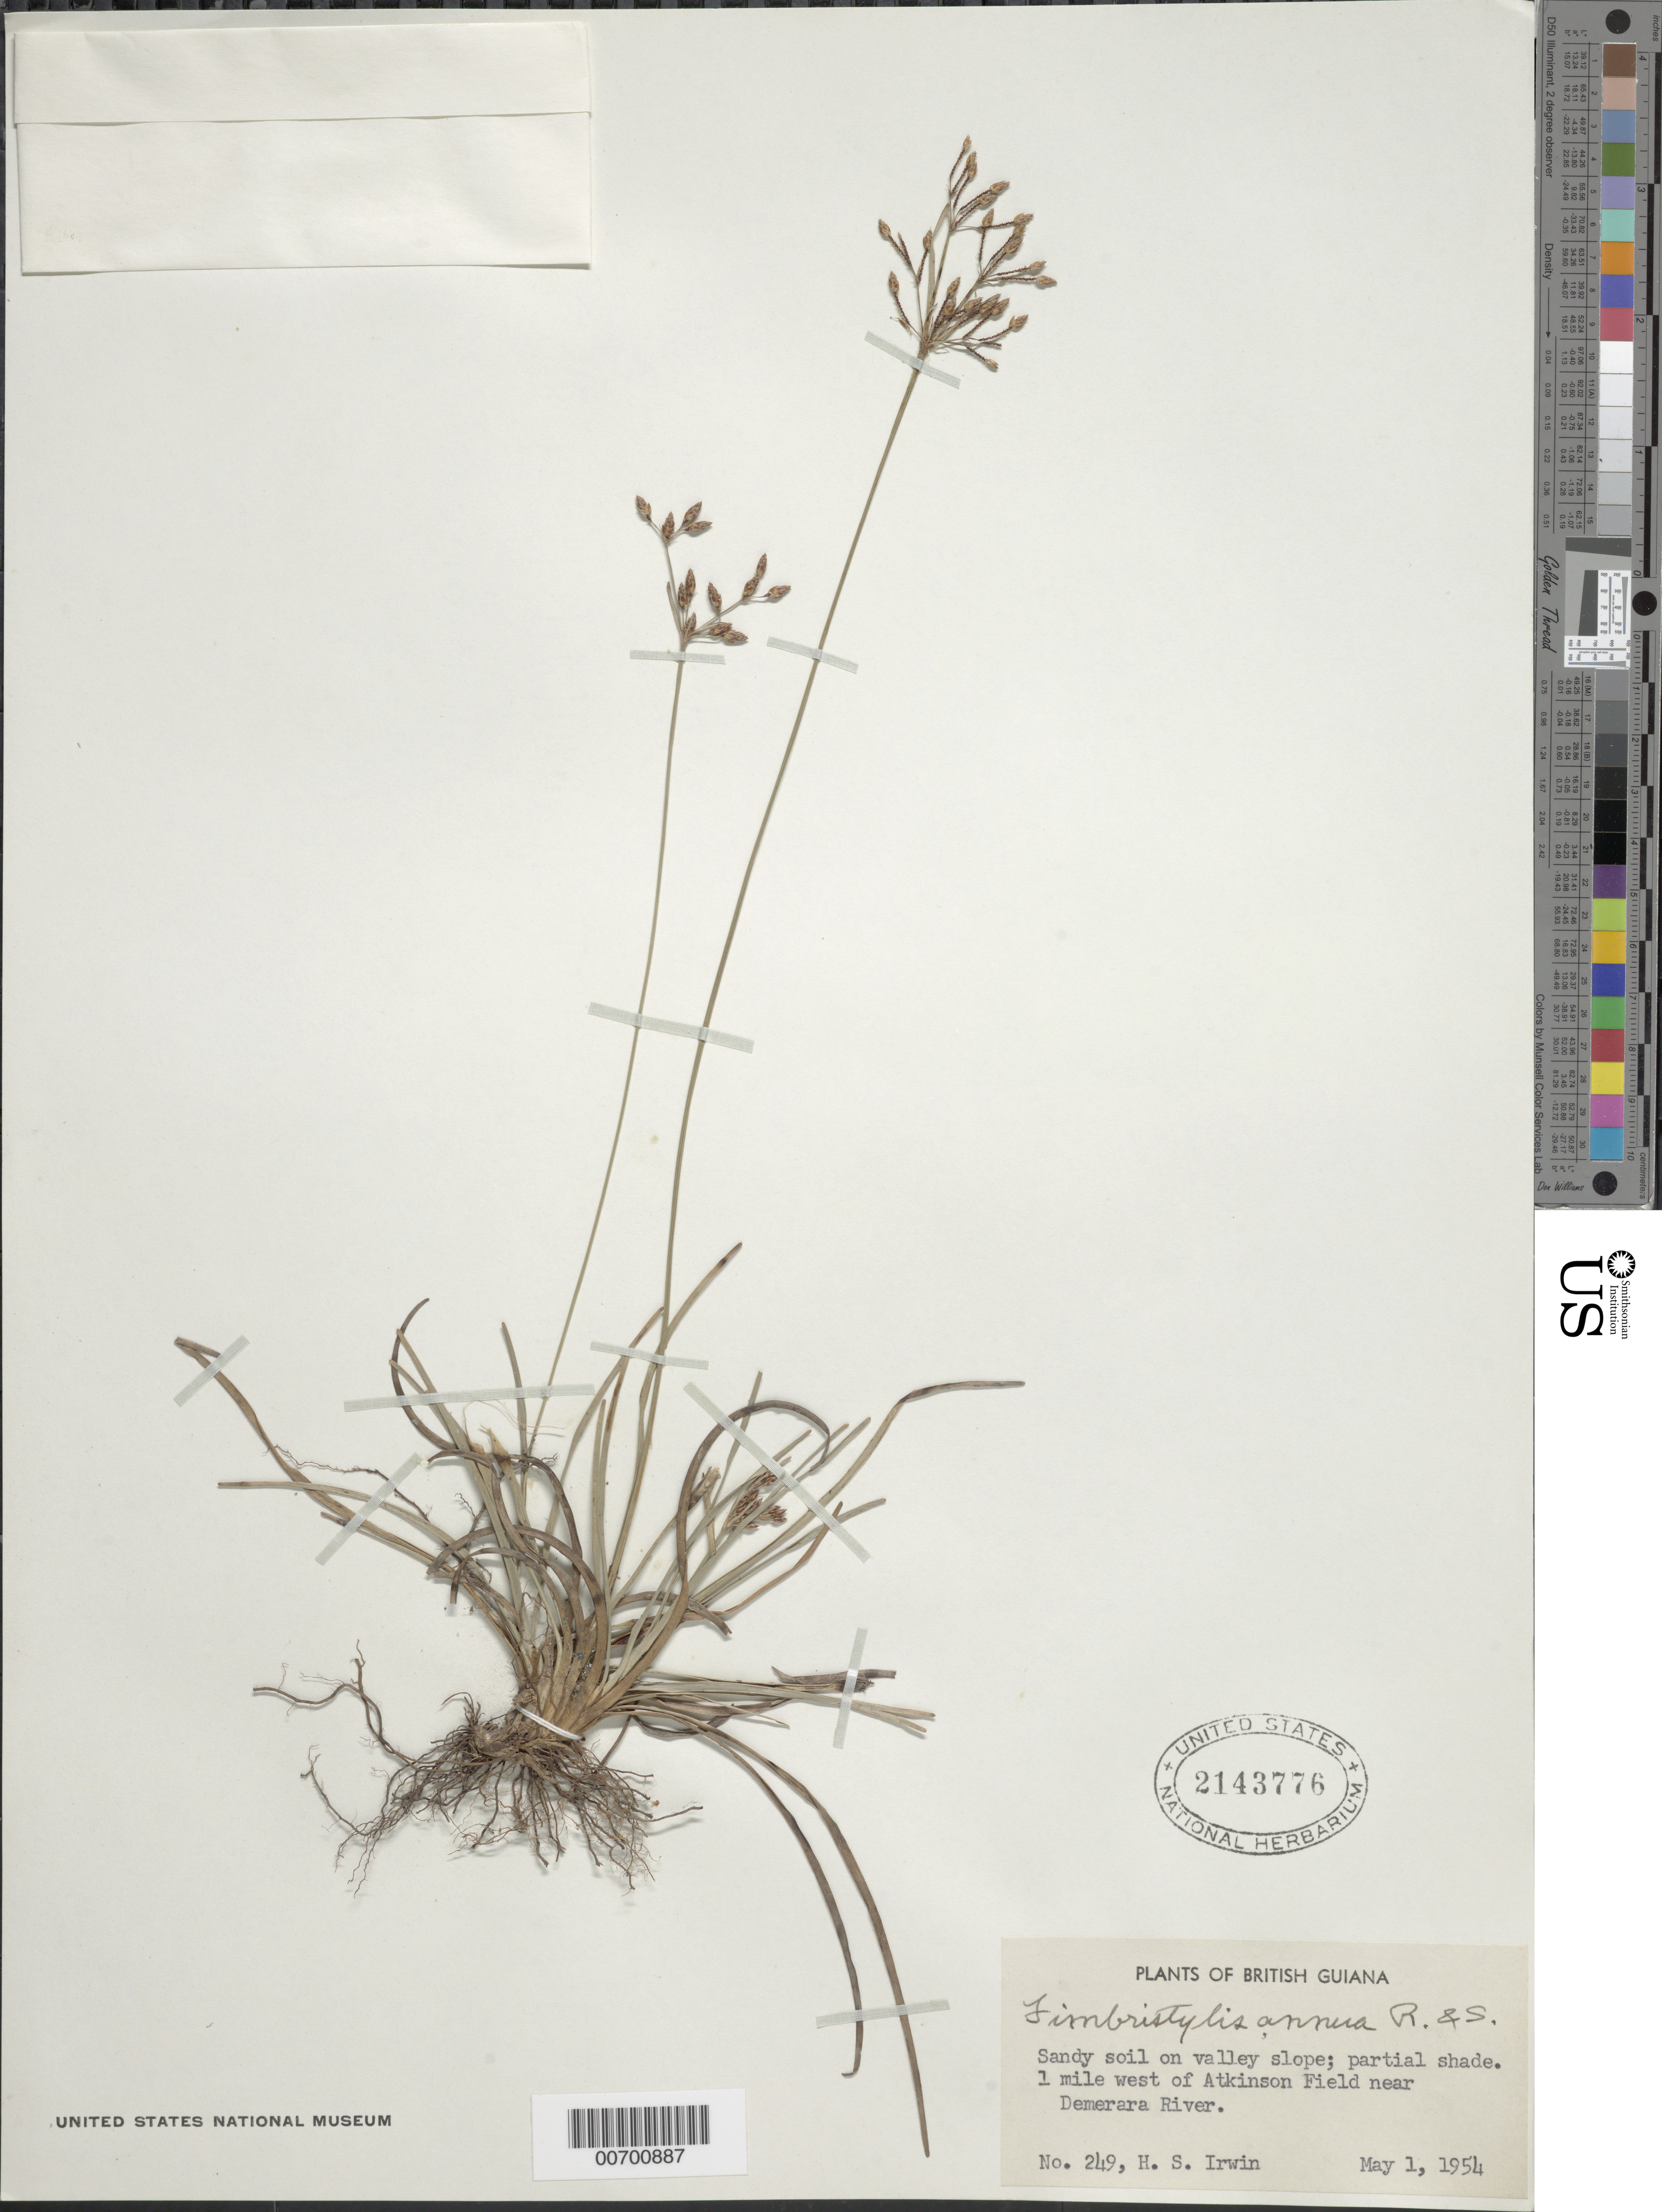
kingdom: Plantae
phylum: Tracheophyta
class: Liliopsida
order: Poales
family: Cyperaceae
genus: Fimbristylis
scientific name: Fimbristylis annua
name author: (All.) Roem. & Schult.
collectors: H. Irwin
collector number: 249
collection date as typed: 1-May-54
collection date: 1954-05-01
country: Guyana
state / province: Demerara-Mahaica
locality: Atkinson Field, 1 mi. W of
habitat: Sandy soil on valley slope in partial shade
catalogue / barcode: US 2143776